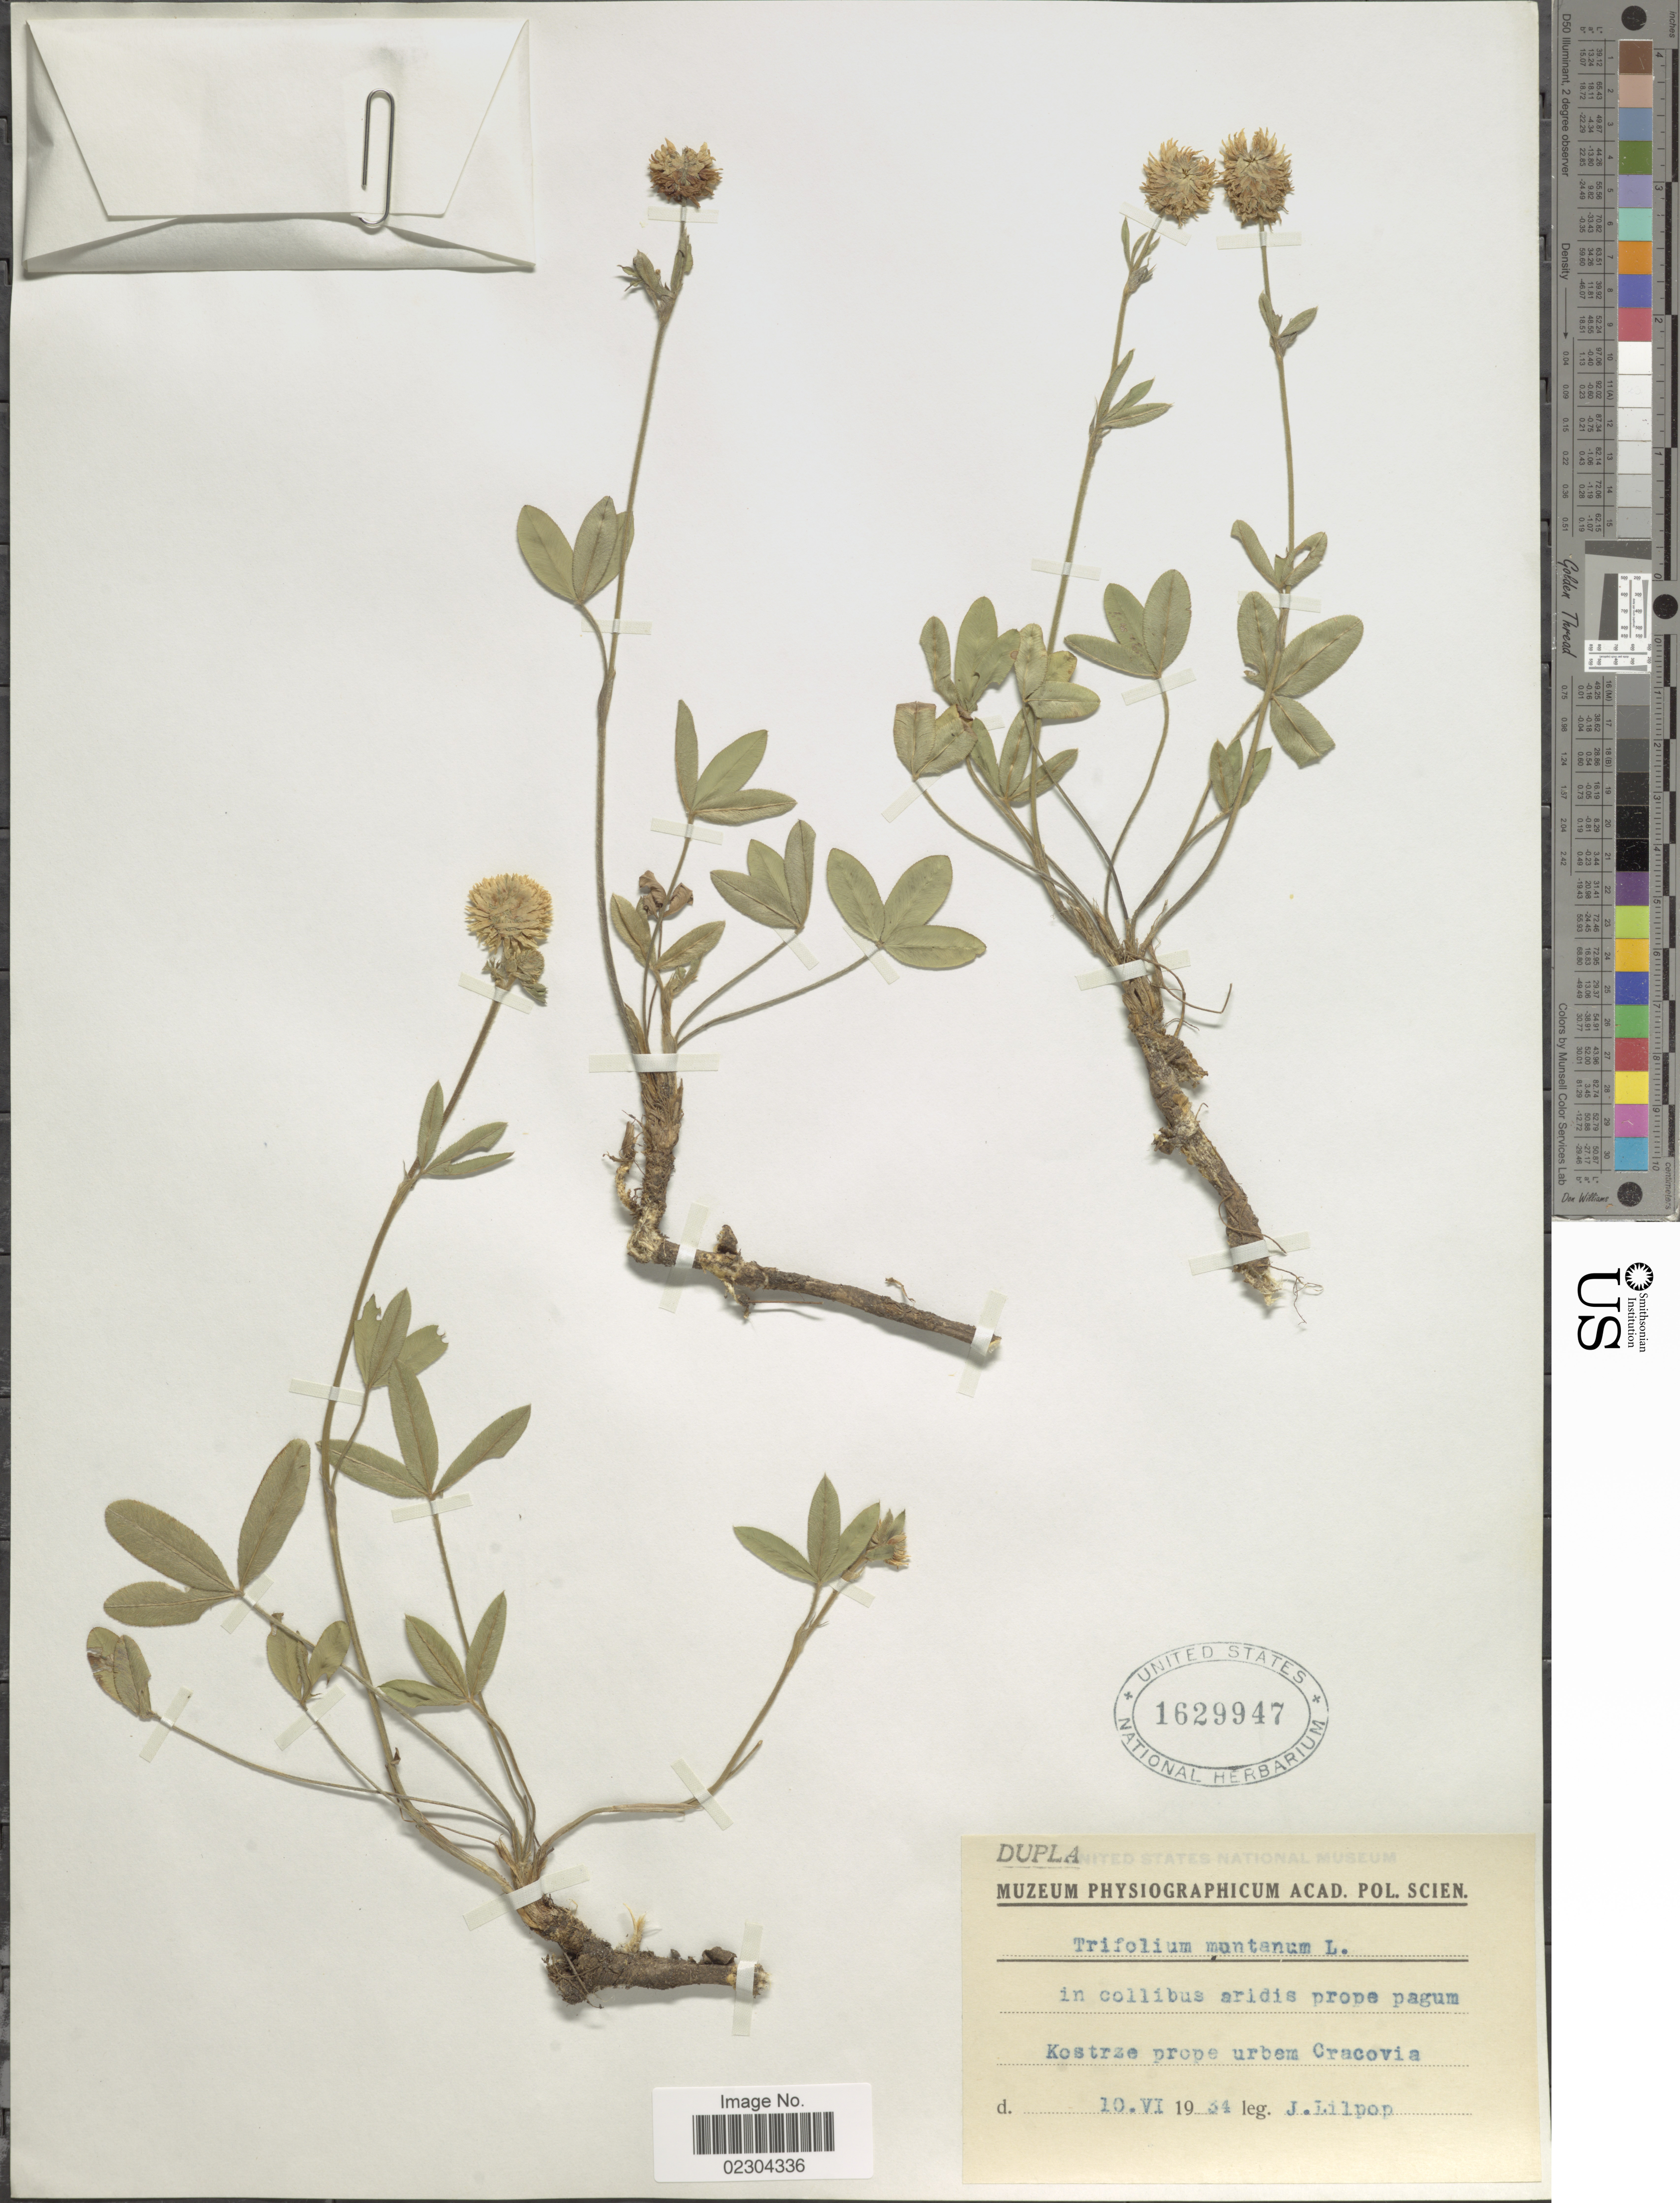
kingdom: Plantae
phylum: Tracheophyta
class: Magnoliopsida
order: Fabales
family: Fabaceae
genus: Trifolium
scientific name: Trifolium montanum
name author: L.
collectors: J. Lilpop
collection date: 1934-06-10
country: Poland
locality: Kostrze prope urbem Cracovia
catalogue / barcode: US 1629947